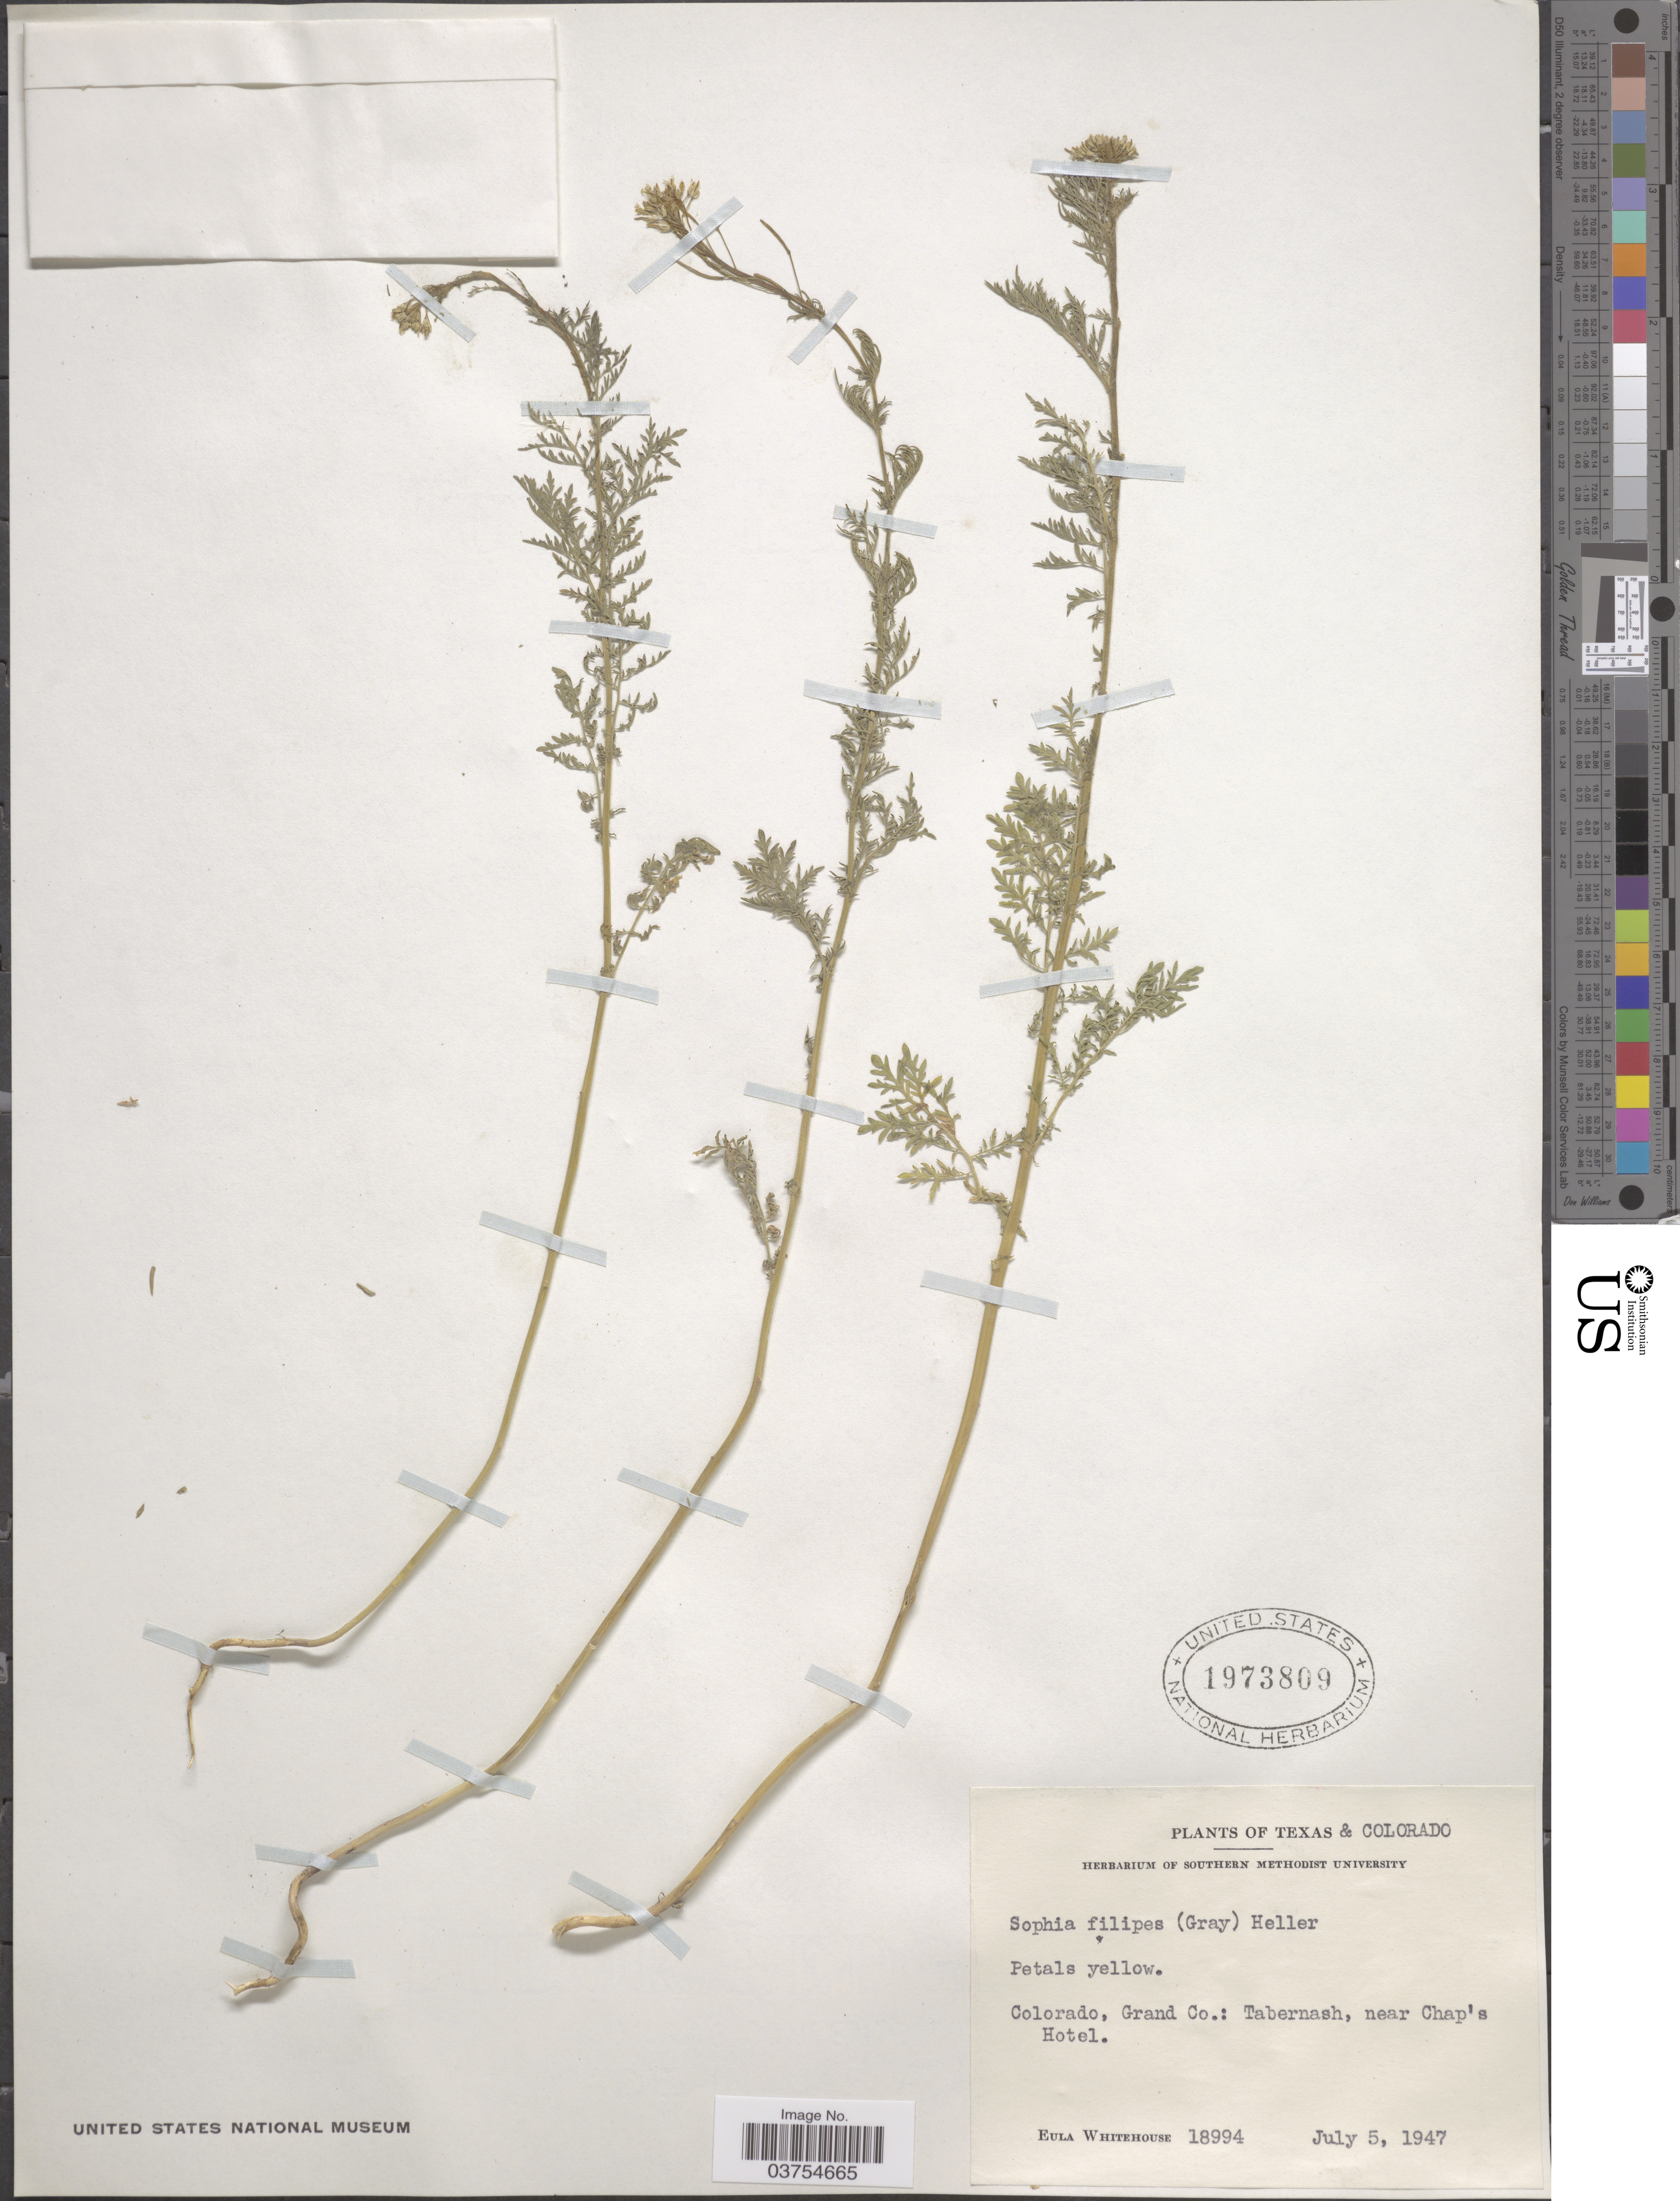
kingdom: Plantae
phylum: Tracheophyta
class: Magnoliopsida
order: Brassicales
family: Brassicaceae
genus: Descurainia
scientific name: Descurainia pinnata subsp. filipes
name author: (A. Gray) Detling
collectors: E. Whitehouse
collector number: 18994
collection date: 1947-07-05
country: United States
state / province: Colorado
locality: Colorado, Grand Co.: Tabernash, near Chap's Hotel.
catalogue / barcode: US 1973809